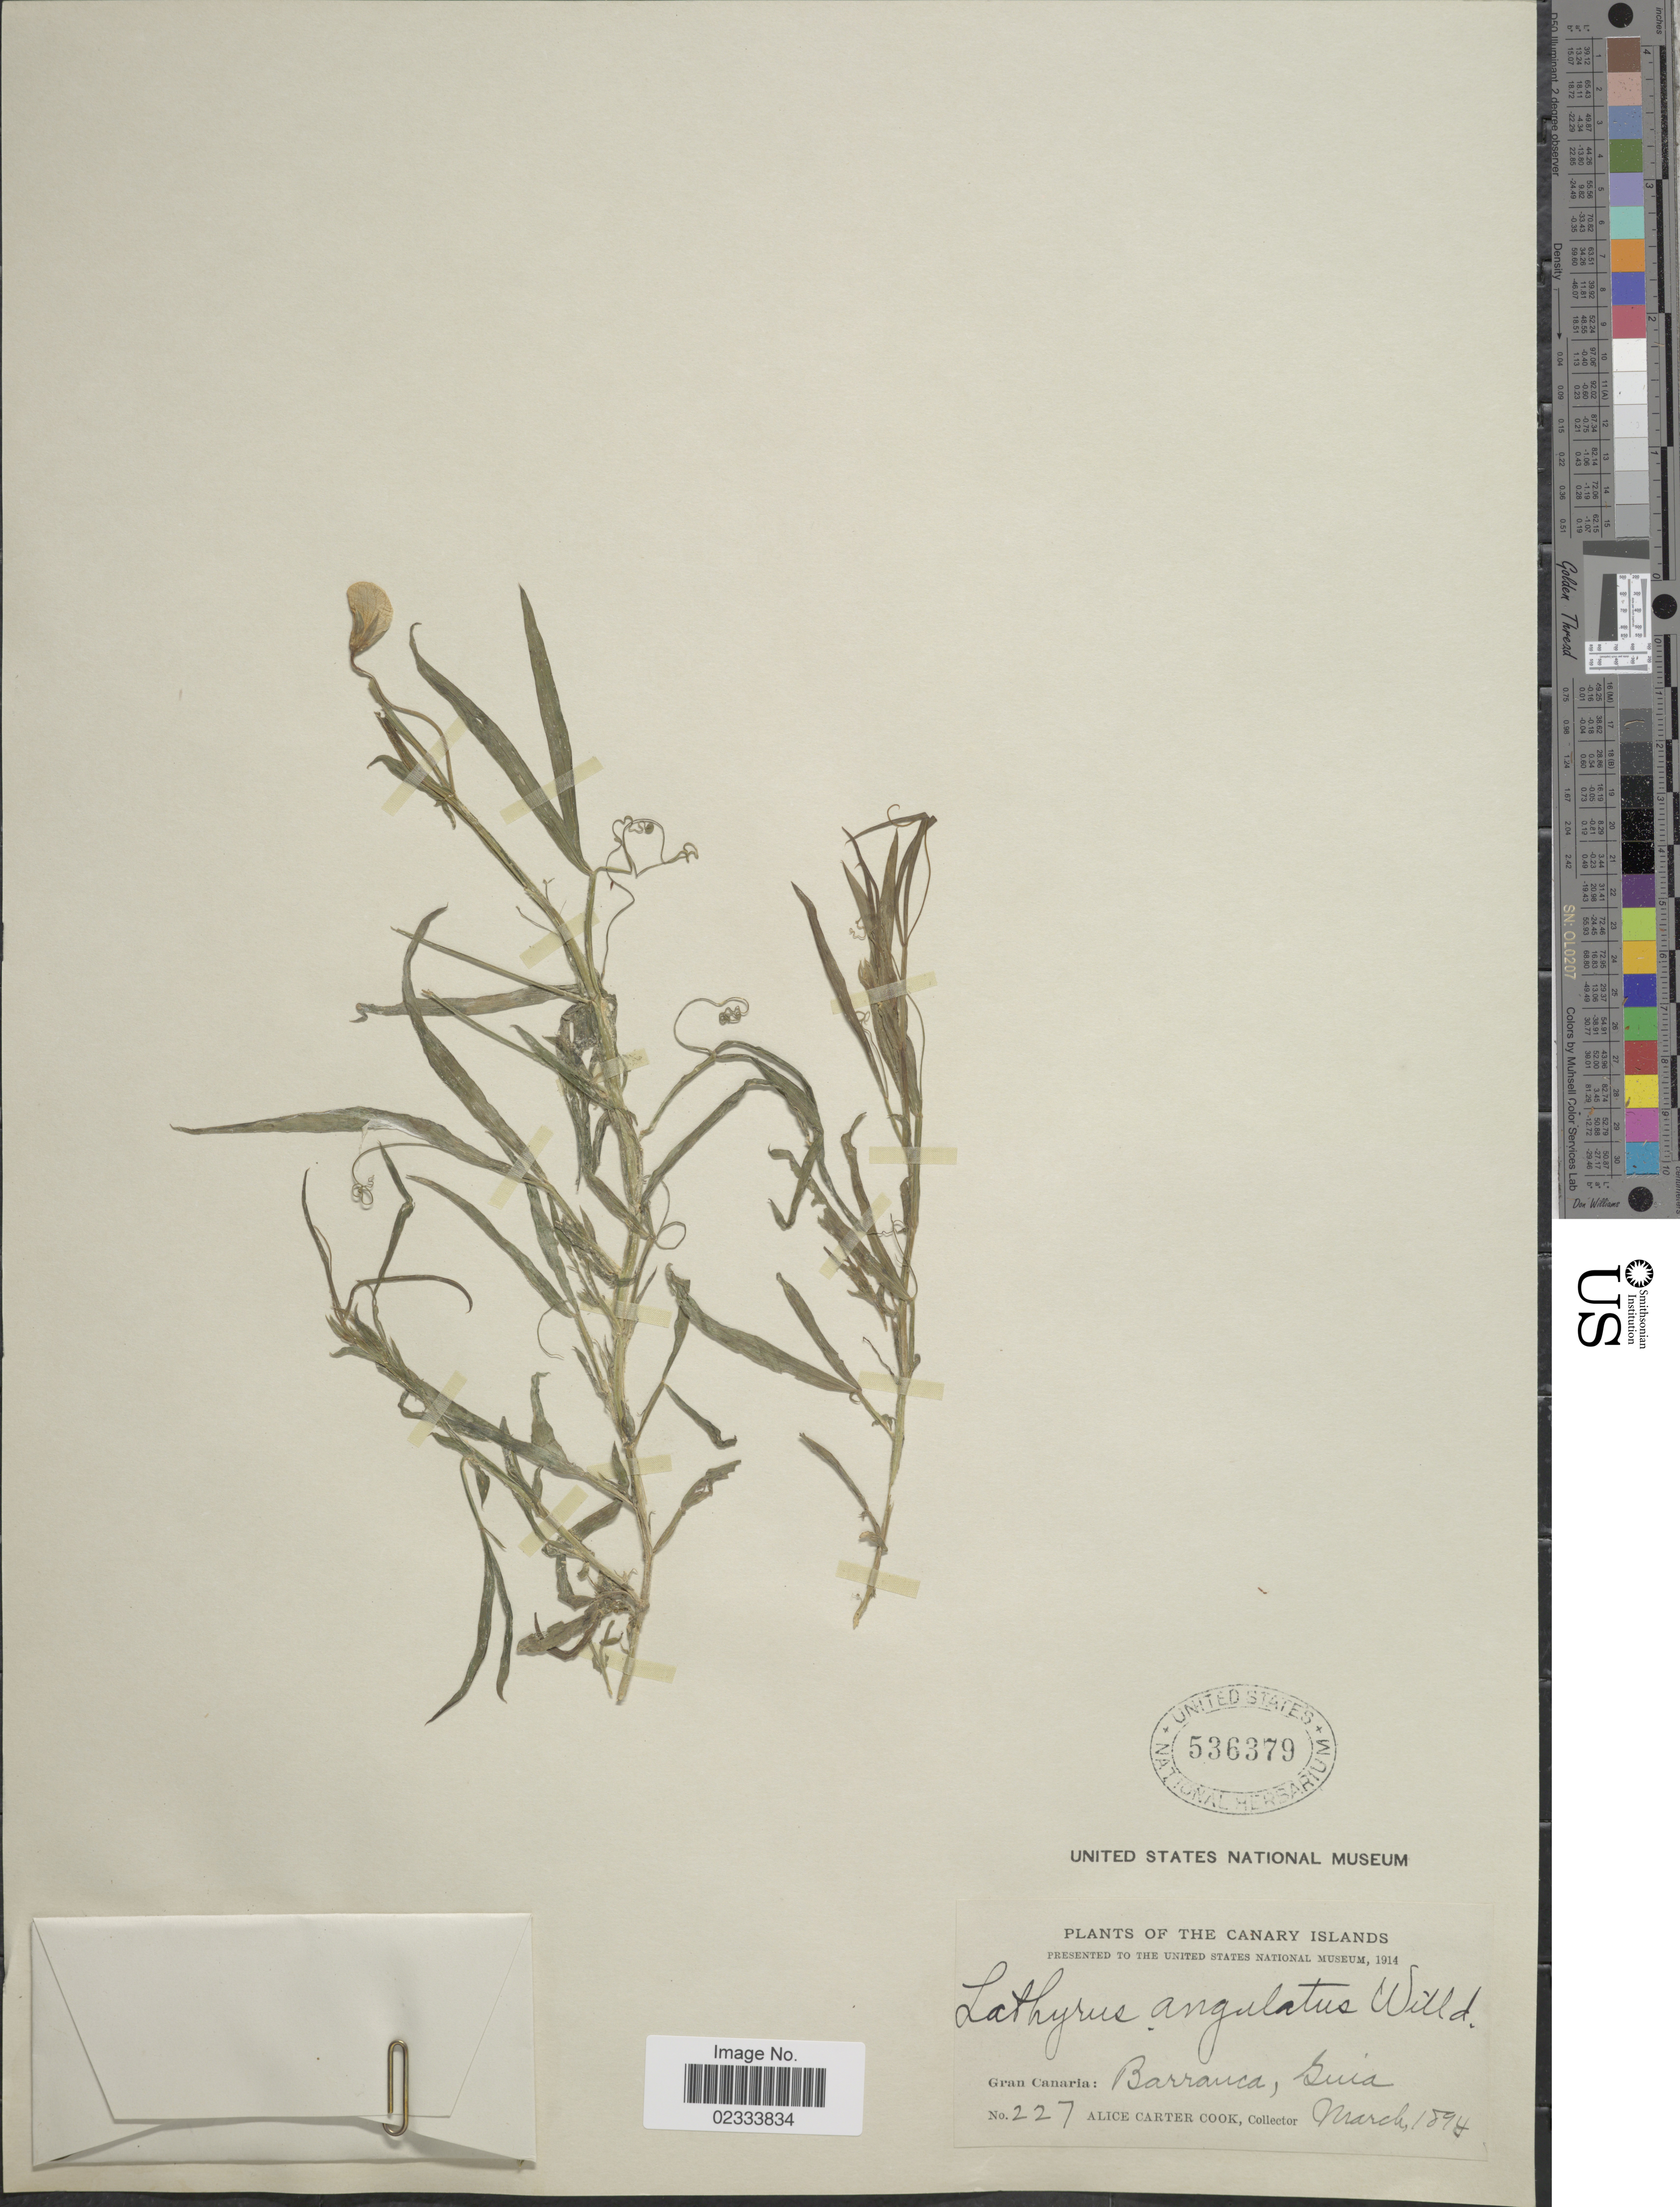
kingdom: Plantae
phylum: Tracheophyta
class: Magnoliopsida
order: Fabales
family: Fabaceae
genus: Lathyrus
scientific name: Lathyrus angulatus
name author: L.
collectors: Alice C. Cook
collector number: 227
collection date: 1894-03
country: Spain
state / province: Canarias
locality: Canary Islands: Gran Canaria: Barranca, Guia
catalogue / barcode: US 236379